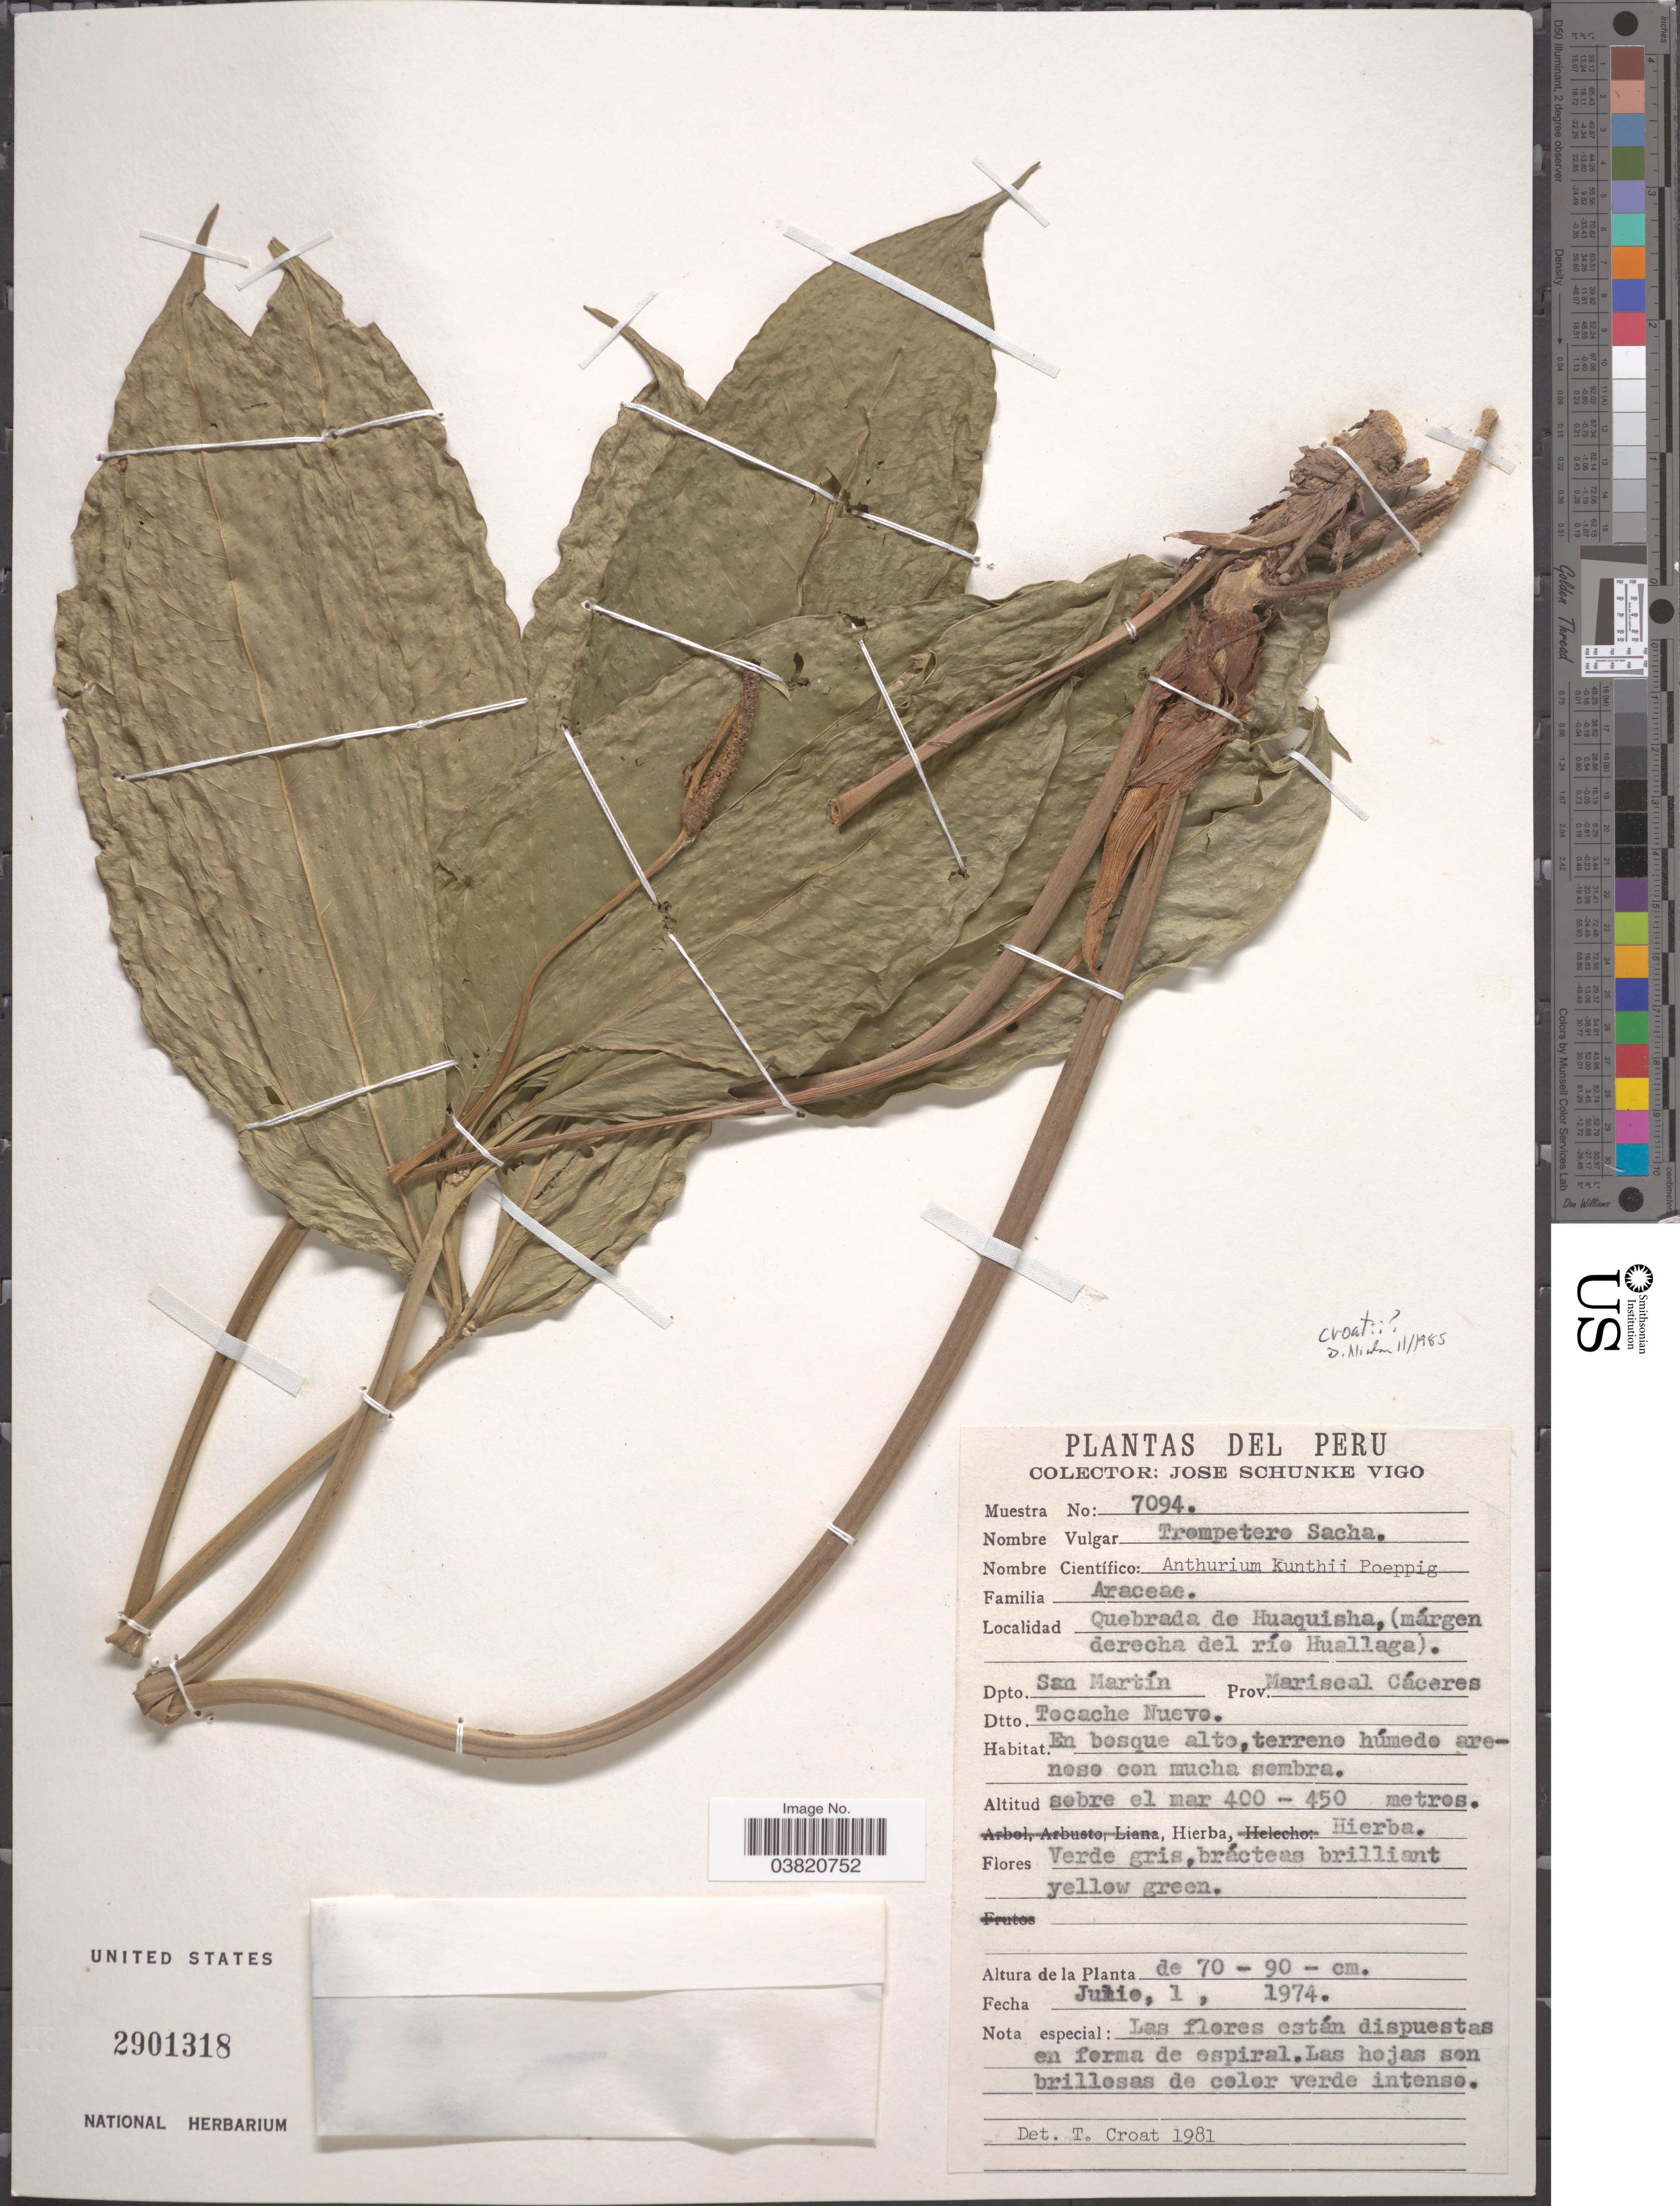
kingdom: Plantae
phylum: Tracheophyta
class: Liliopsida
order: Alismatales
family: Araceae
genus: Anthurium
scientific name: Anthurium croatii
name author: Madison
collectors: J. Schunke Vigo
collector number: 7094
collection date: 1974-06-01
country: Peru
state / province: San Martín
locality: Quebrada de Huaquisha, (márgen derecha del río Huallaga). Dpto. San Martín. Prov. Mariscal Cáceres. Dtto. Tocache Nuevo.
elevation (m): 400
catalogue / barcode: US 2901318